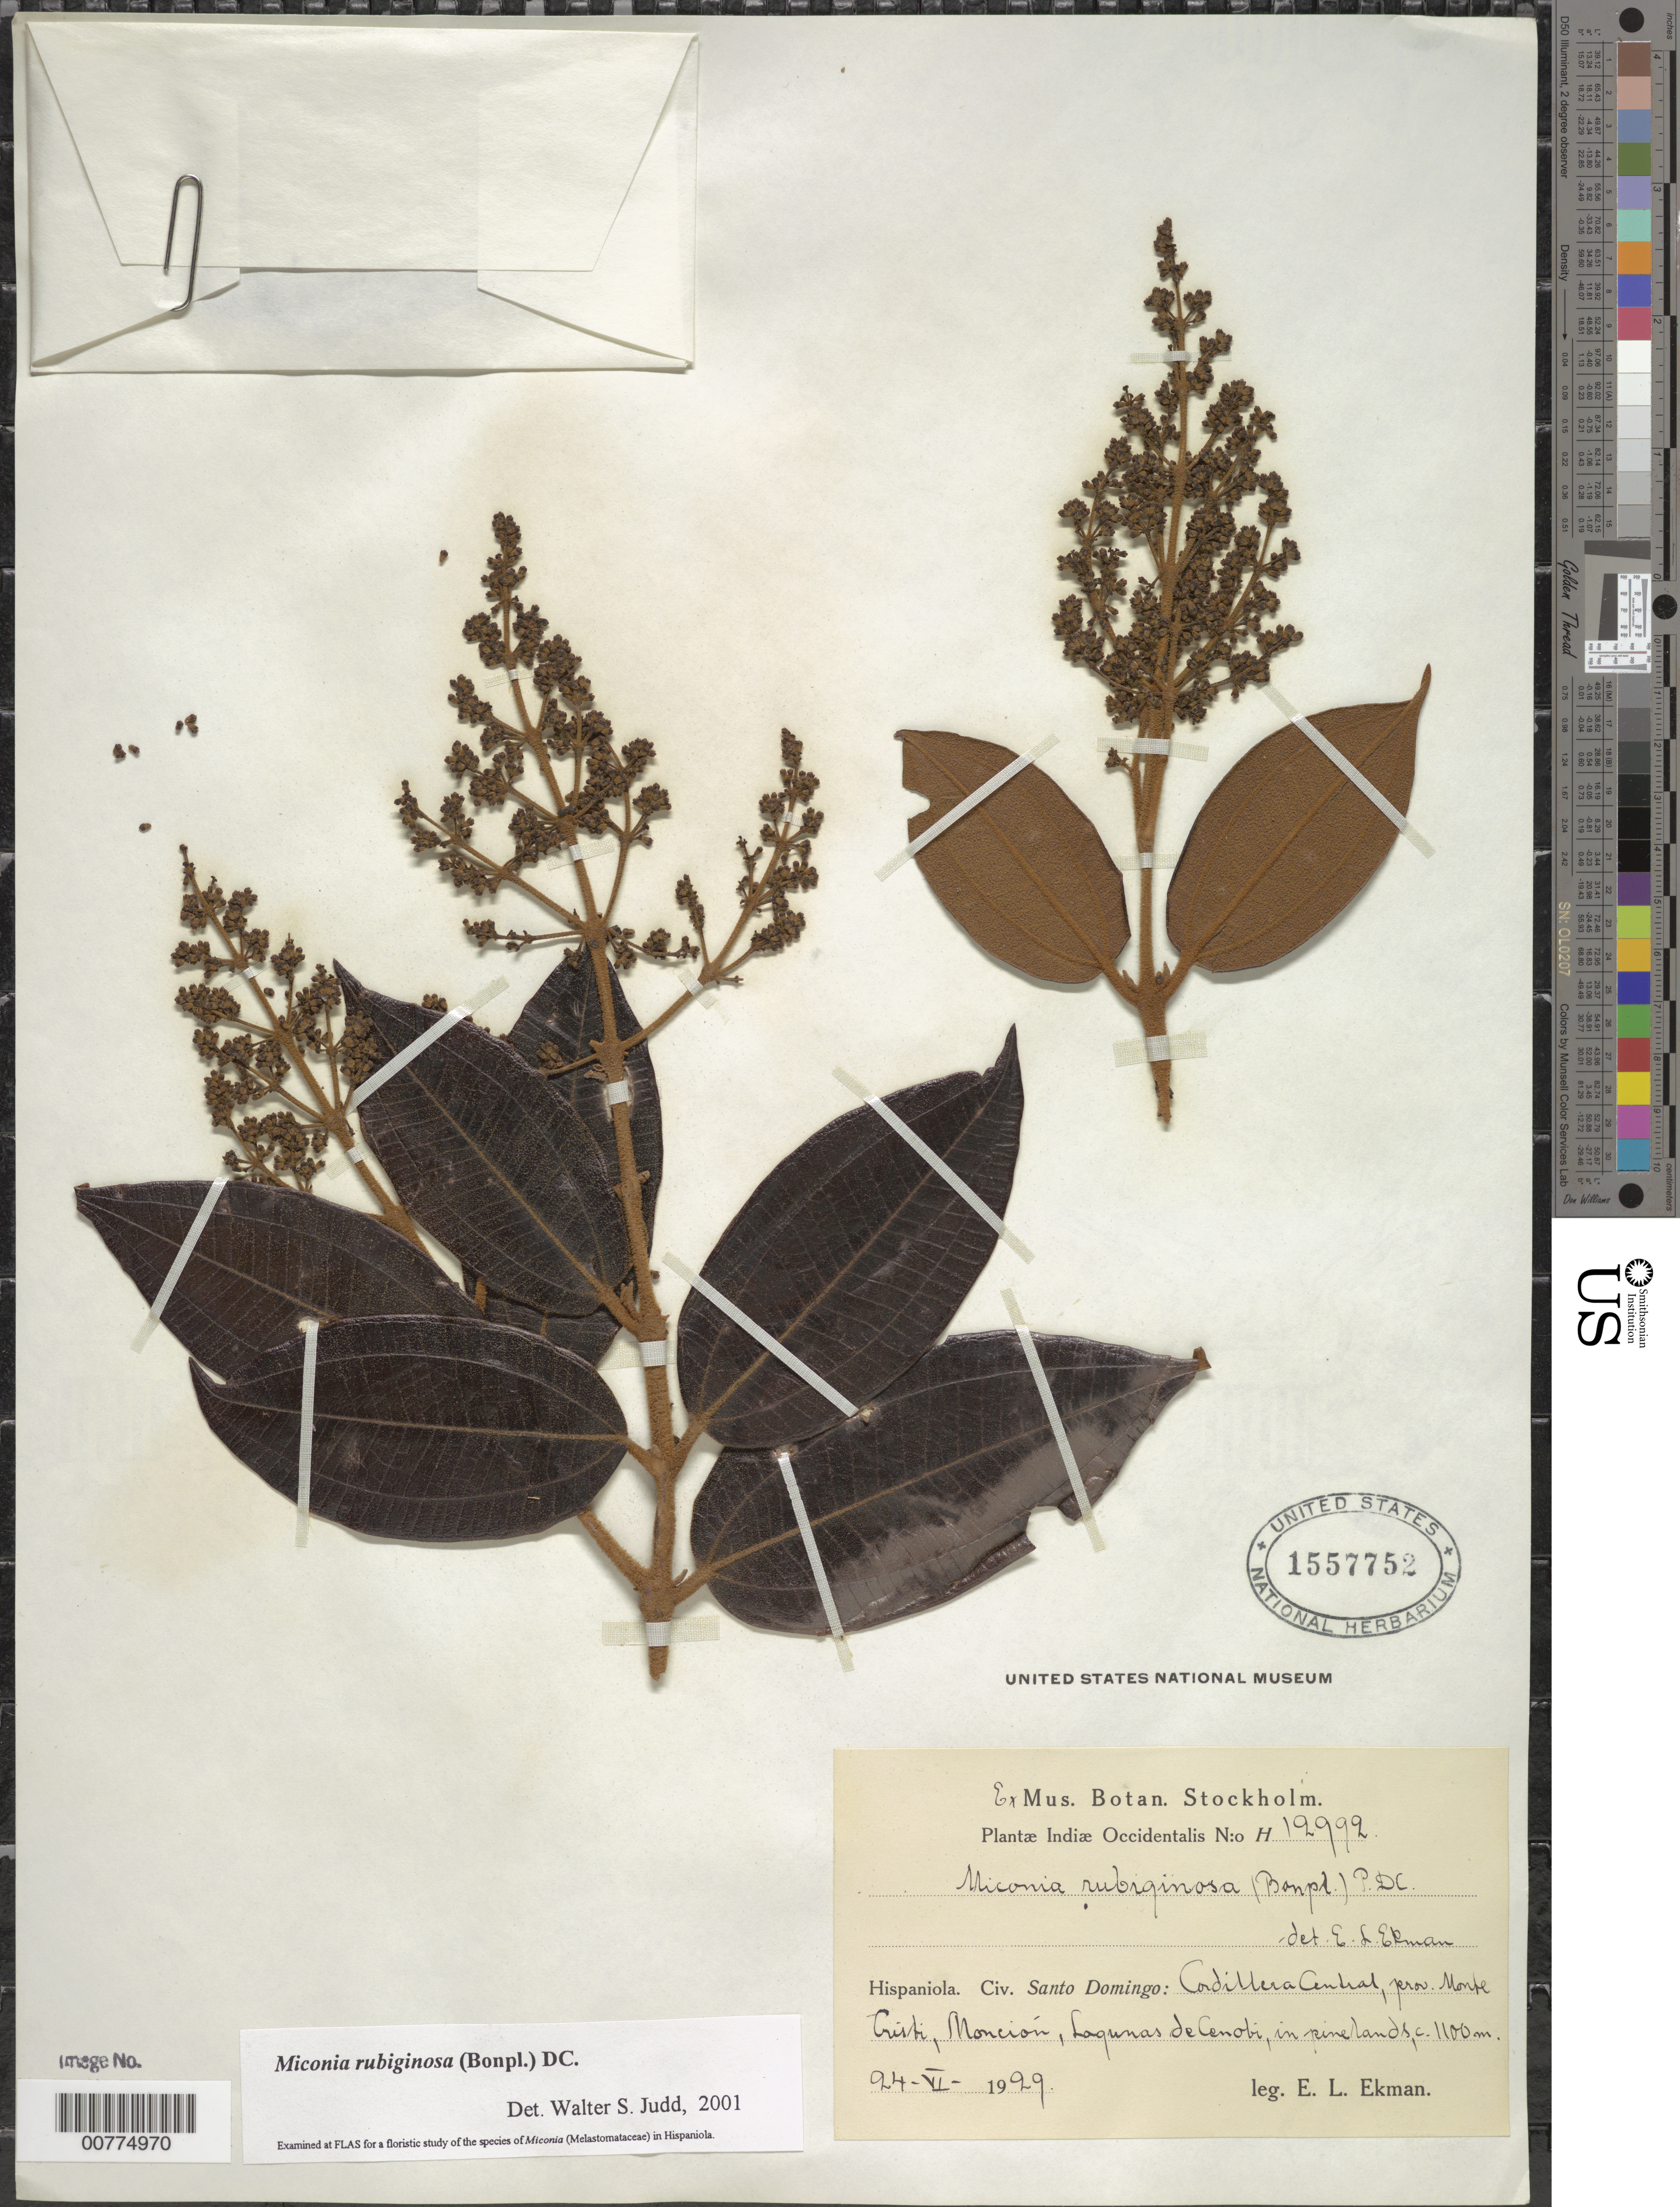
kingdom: Plantae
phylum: Tracheophyta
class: Magnoliopsida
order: Myrtales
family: Melastomataceae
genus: Miconia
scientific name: Miconia rubiginosa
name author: (Bonpl.) DC.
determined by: Judd, Walter S.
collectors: E. L. Ekman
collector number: H 12992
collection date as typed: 24 Jun 1929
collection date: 1929-06-24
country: Dominican Republic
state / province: Monte Cristi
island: Hispaniola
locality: Cordillera Central, Monción, Lagunas de Cenobi.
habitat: In pinelands.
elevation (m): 1100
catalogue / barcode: US 1557752